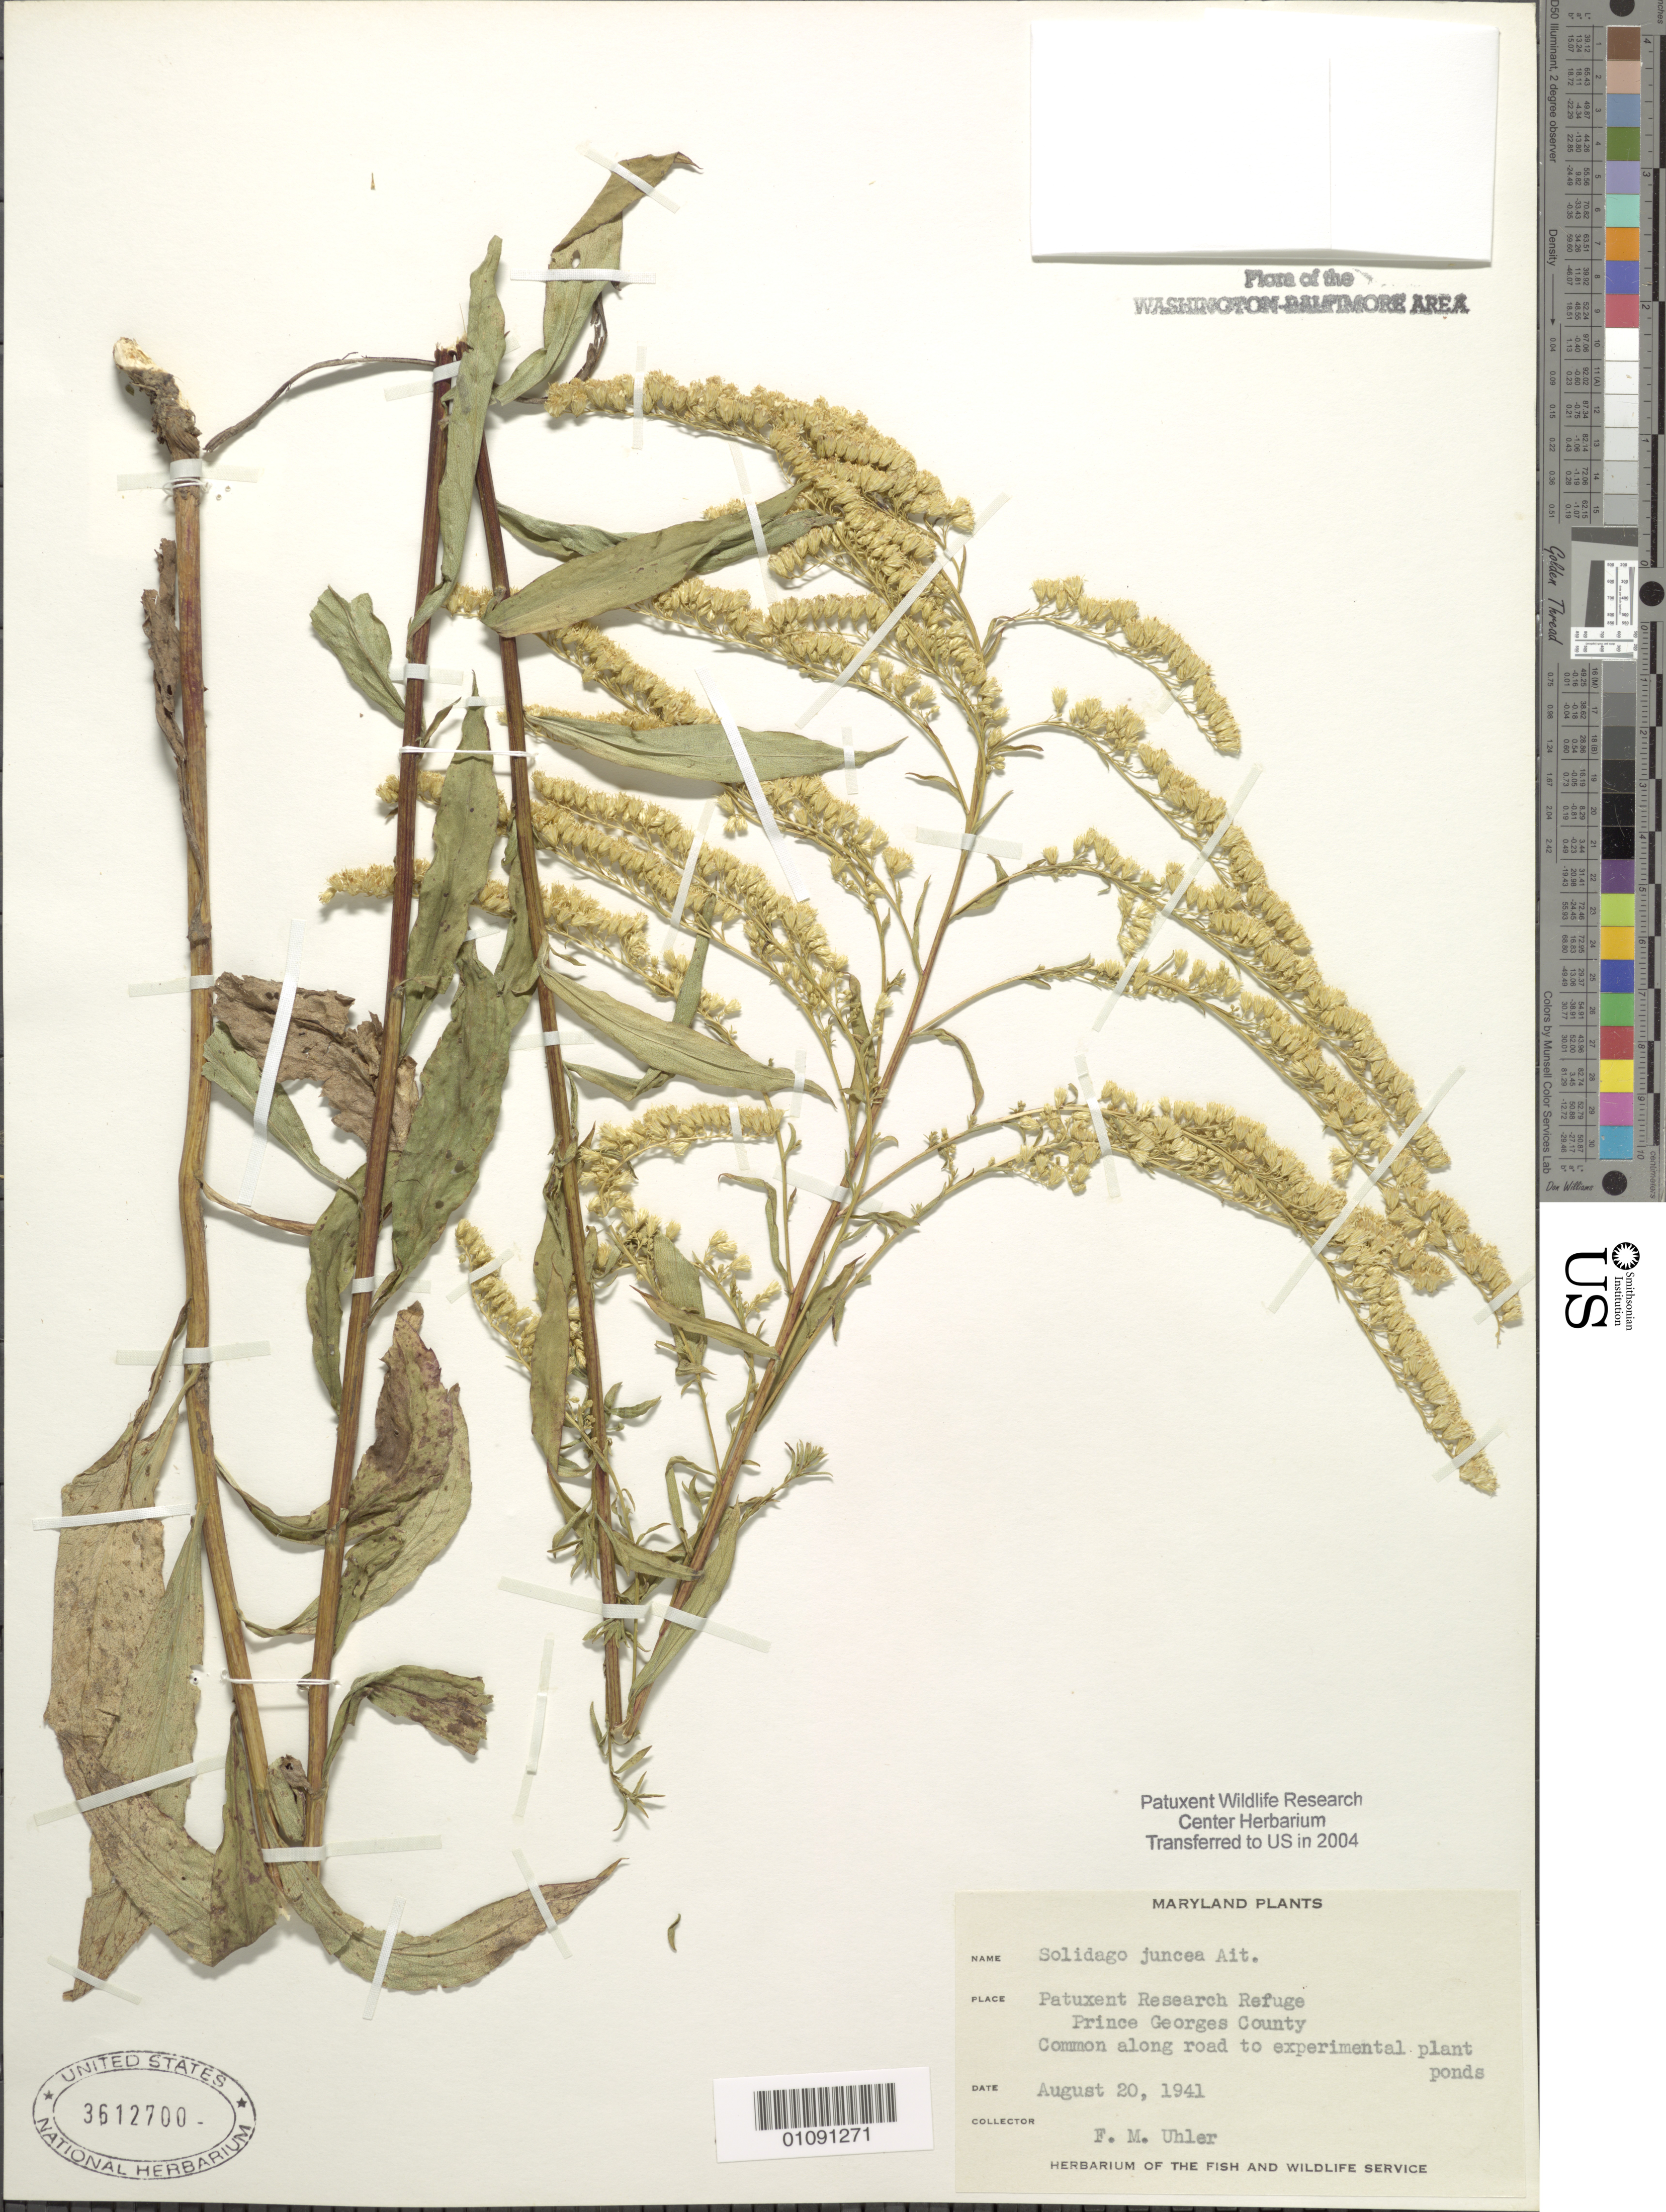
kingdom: Plantae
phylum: Tracheophyta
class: Magnoliopsida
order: Asterales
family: Asteraceae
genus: Solidago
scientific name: Solidago juncea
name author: Aiton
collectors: F. M. Uhler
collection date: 1941-08-20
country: United States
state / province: Maryland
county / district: Prince George's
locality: Patuxent Wildlife Refuge.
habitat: Common along road to experimental plant ponds.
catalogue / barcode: US 3612700